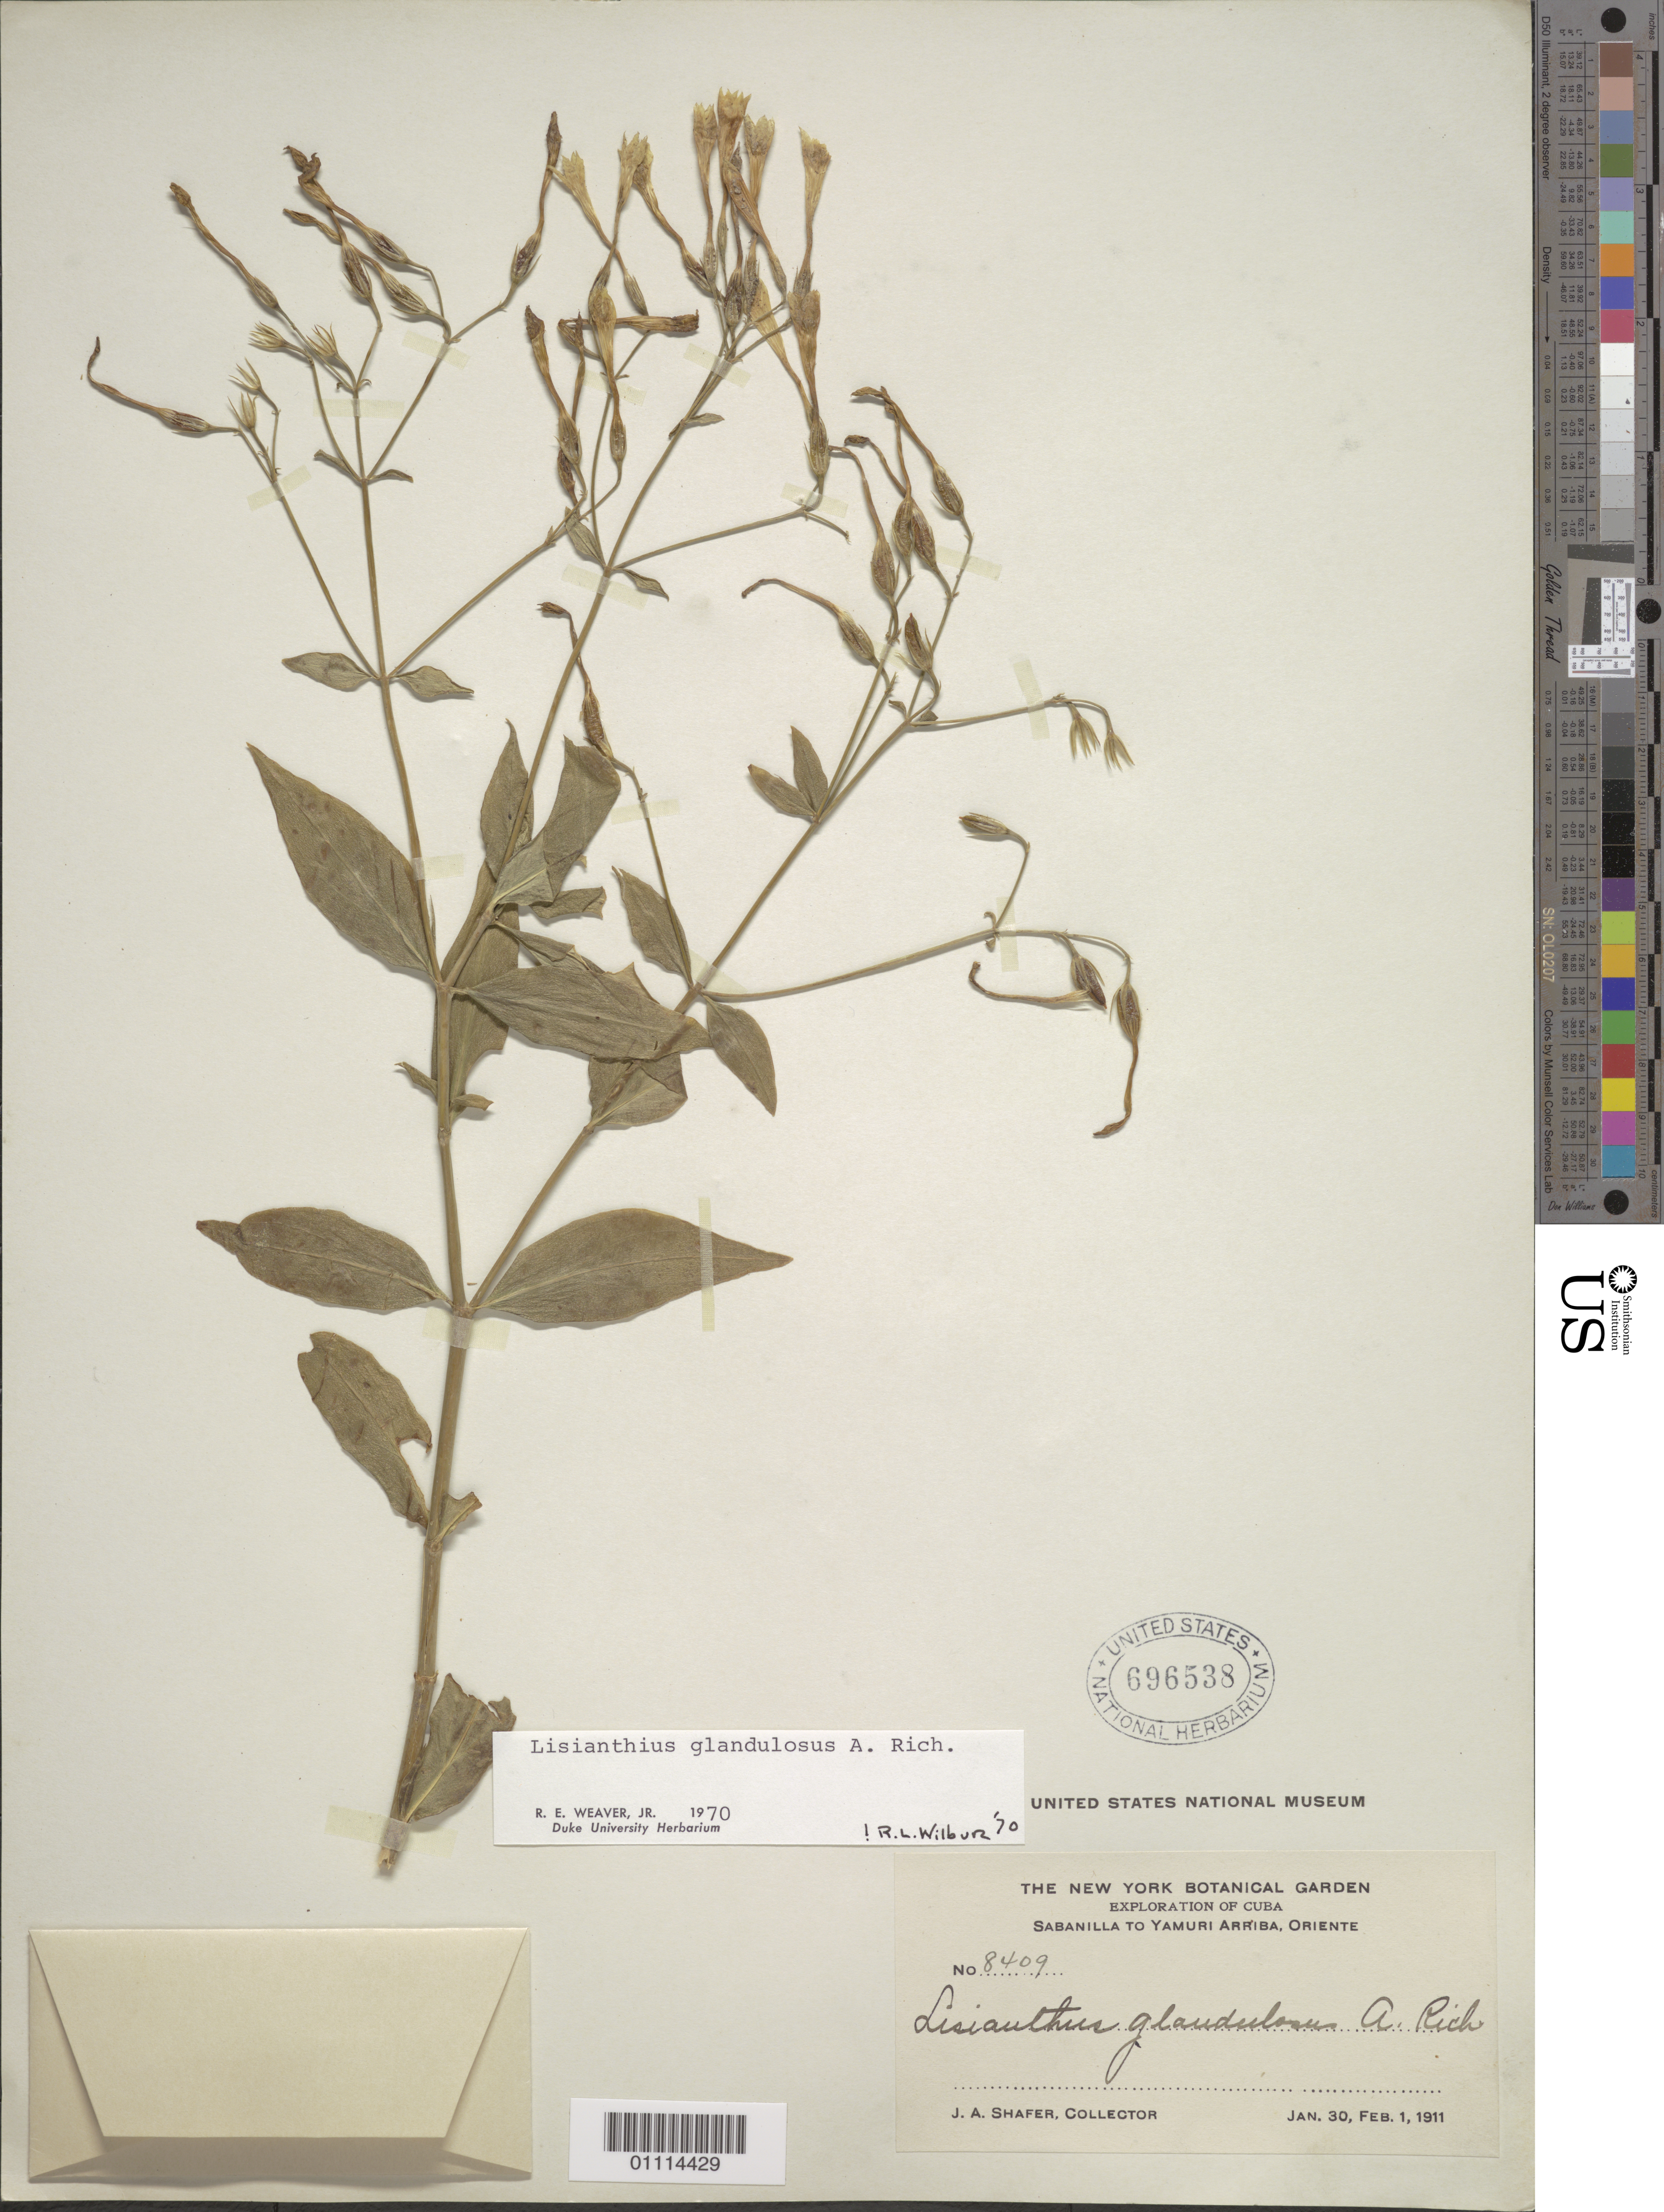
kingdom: Plantae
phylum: Tracheophyta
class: Magnoliopsida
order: Gentianales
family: Gentianaceae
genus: Lisianthius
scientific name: Lisianthius glandulosus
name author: A. Rich.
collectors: J. A. Shafer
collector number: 8409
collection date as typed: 30 Jan 1911 and 01 Feb 1911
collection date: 1911-01-30,1911-02-01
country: Cuba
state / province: Guantánamo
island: Cuba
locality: Sabanilla to Yamuri Arriba, Oriente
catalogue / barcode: US 696538